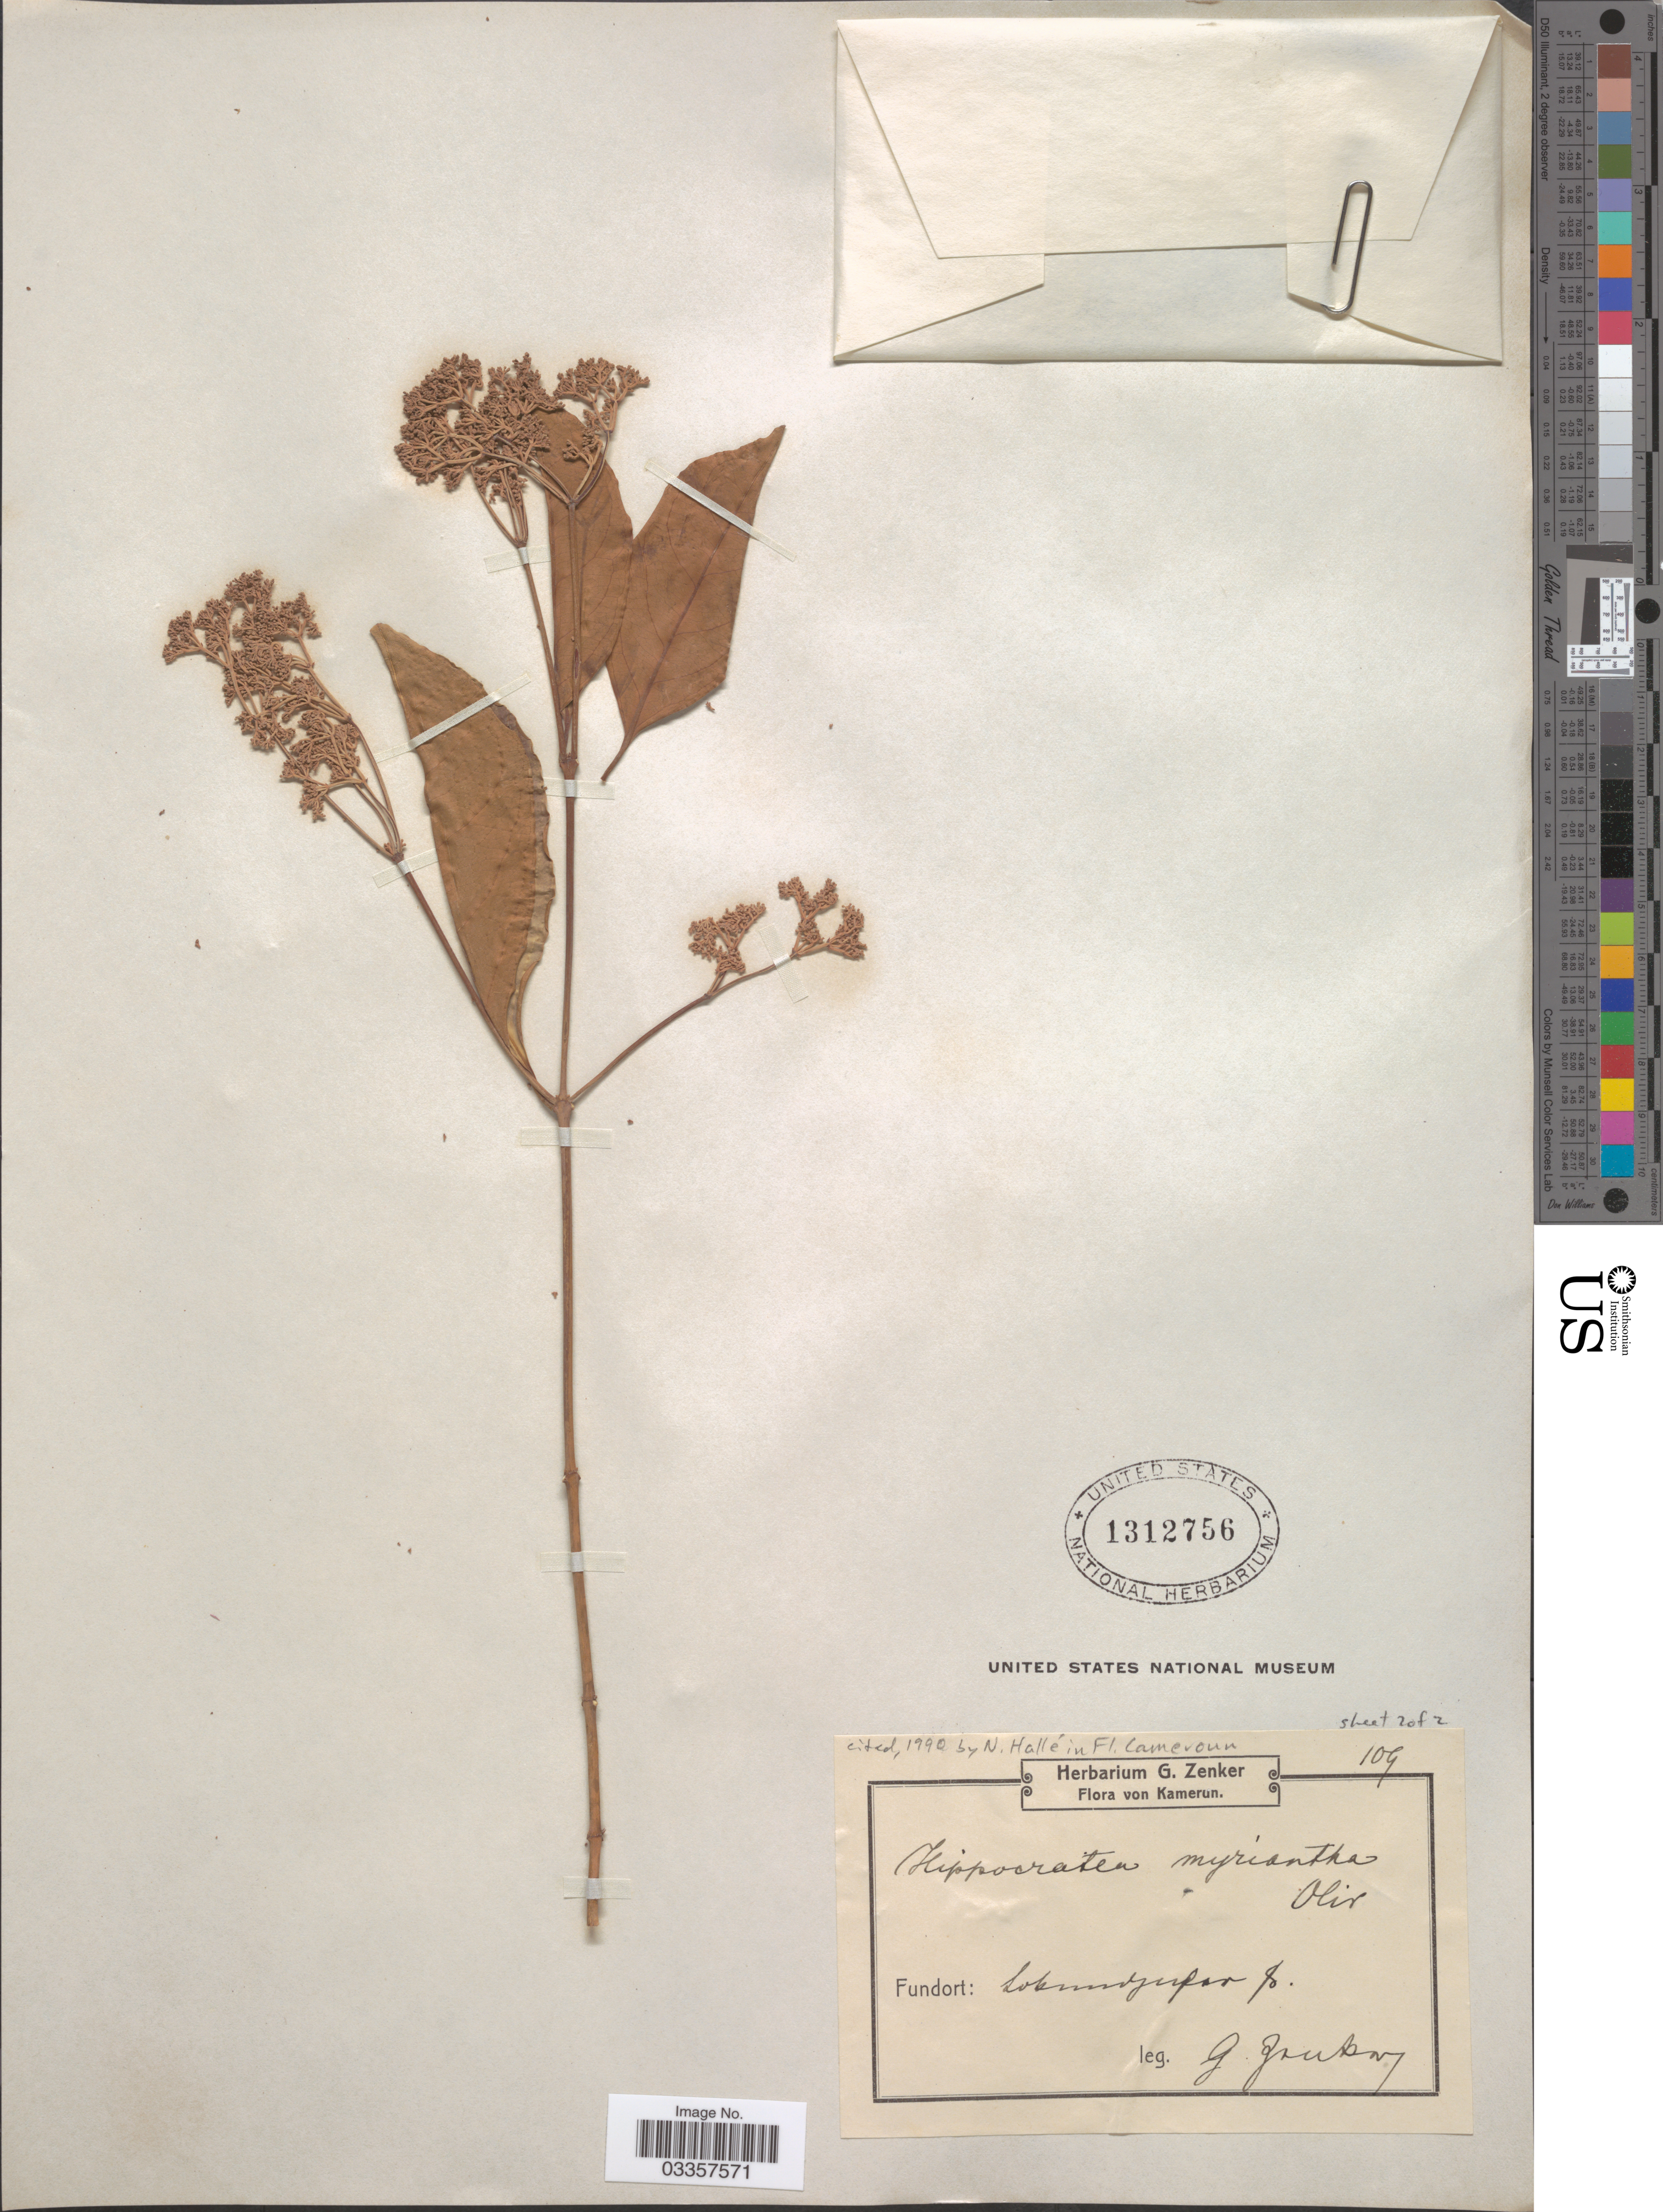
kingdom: Plantae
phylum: Tracheophyta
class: Magnoliopsida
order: Celastrales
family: Celastraceae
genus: Hippocratea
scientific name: Hippocratea myriantha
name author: Oliv.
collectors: G. A. Zenker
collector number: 109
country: Cameroon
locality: Kamerun. Lokundje ufer.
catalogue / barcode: US 1312756